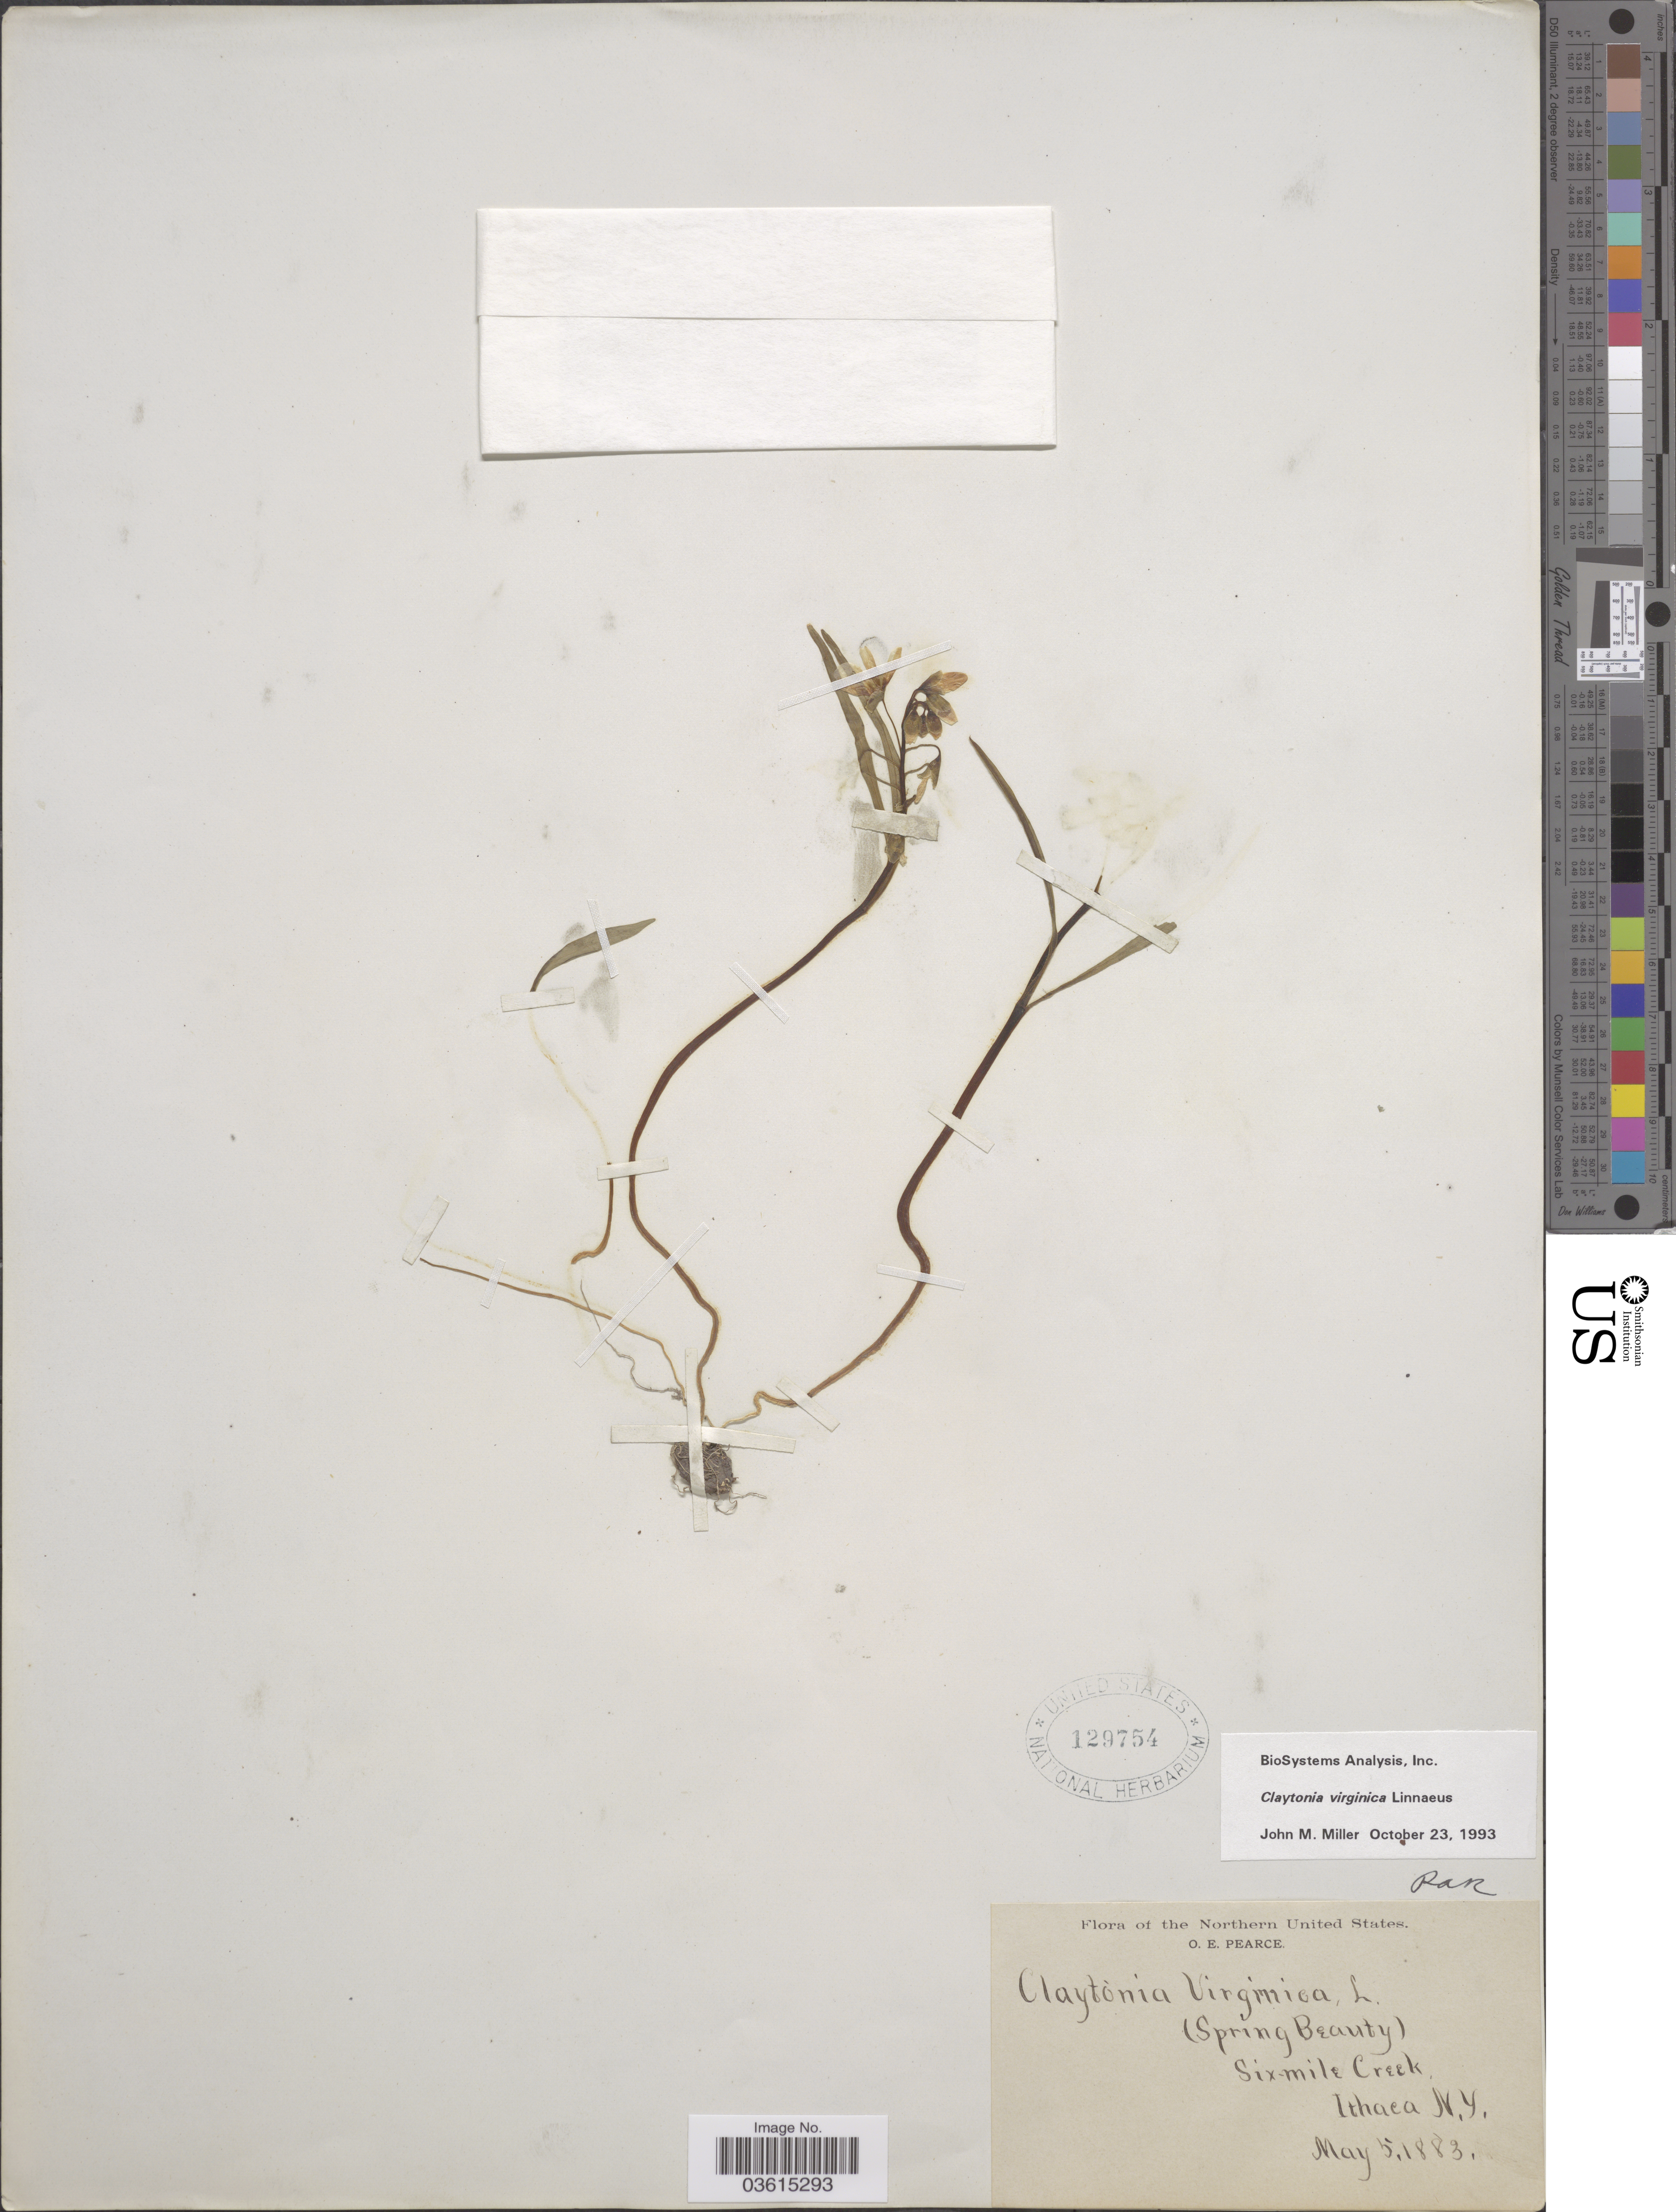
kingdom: Plantae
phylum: Tracheophyta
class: Magnoliopsida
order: Caryophyllales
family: Montiaceae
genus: Claytonia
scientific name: Claytonia virginica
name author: L.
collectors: O. E. Pearce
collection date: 1883-05-05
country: United States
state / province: New York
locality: Northern United States. (Spring Beauty). Six-mile Creek. Ithaca.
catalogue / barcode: US 129754